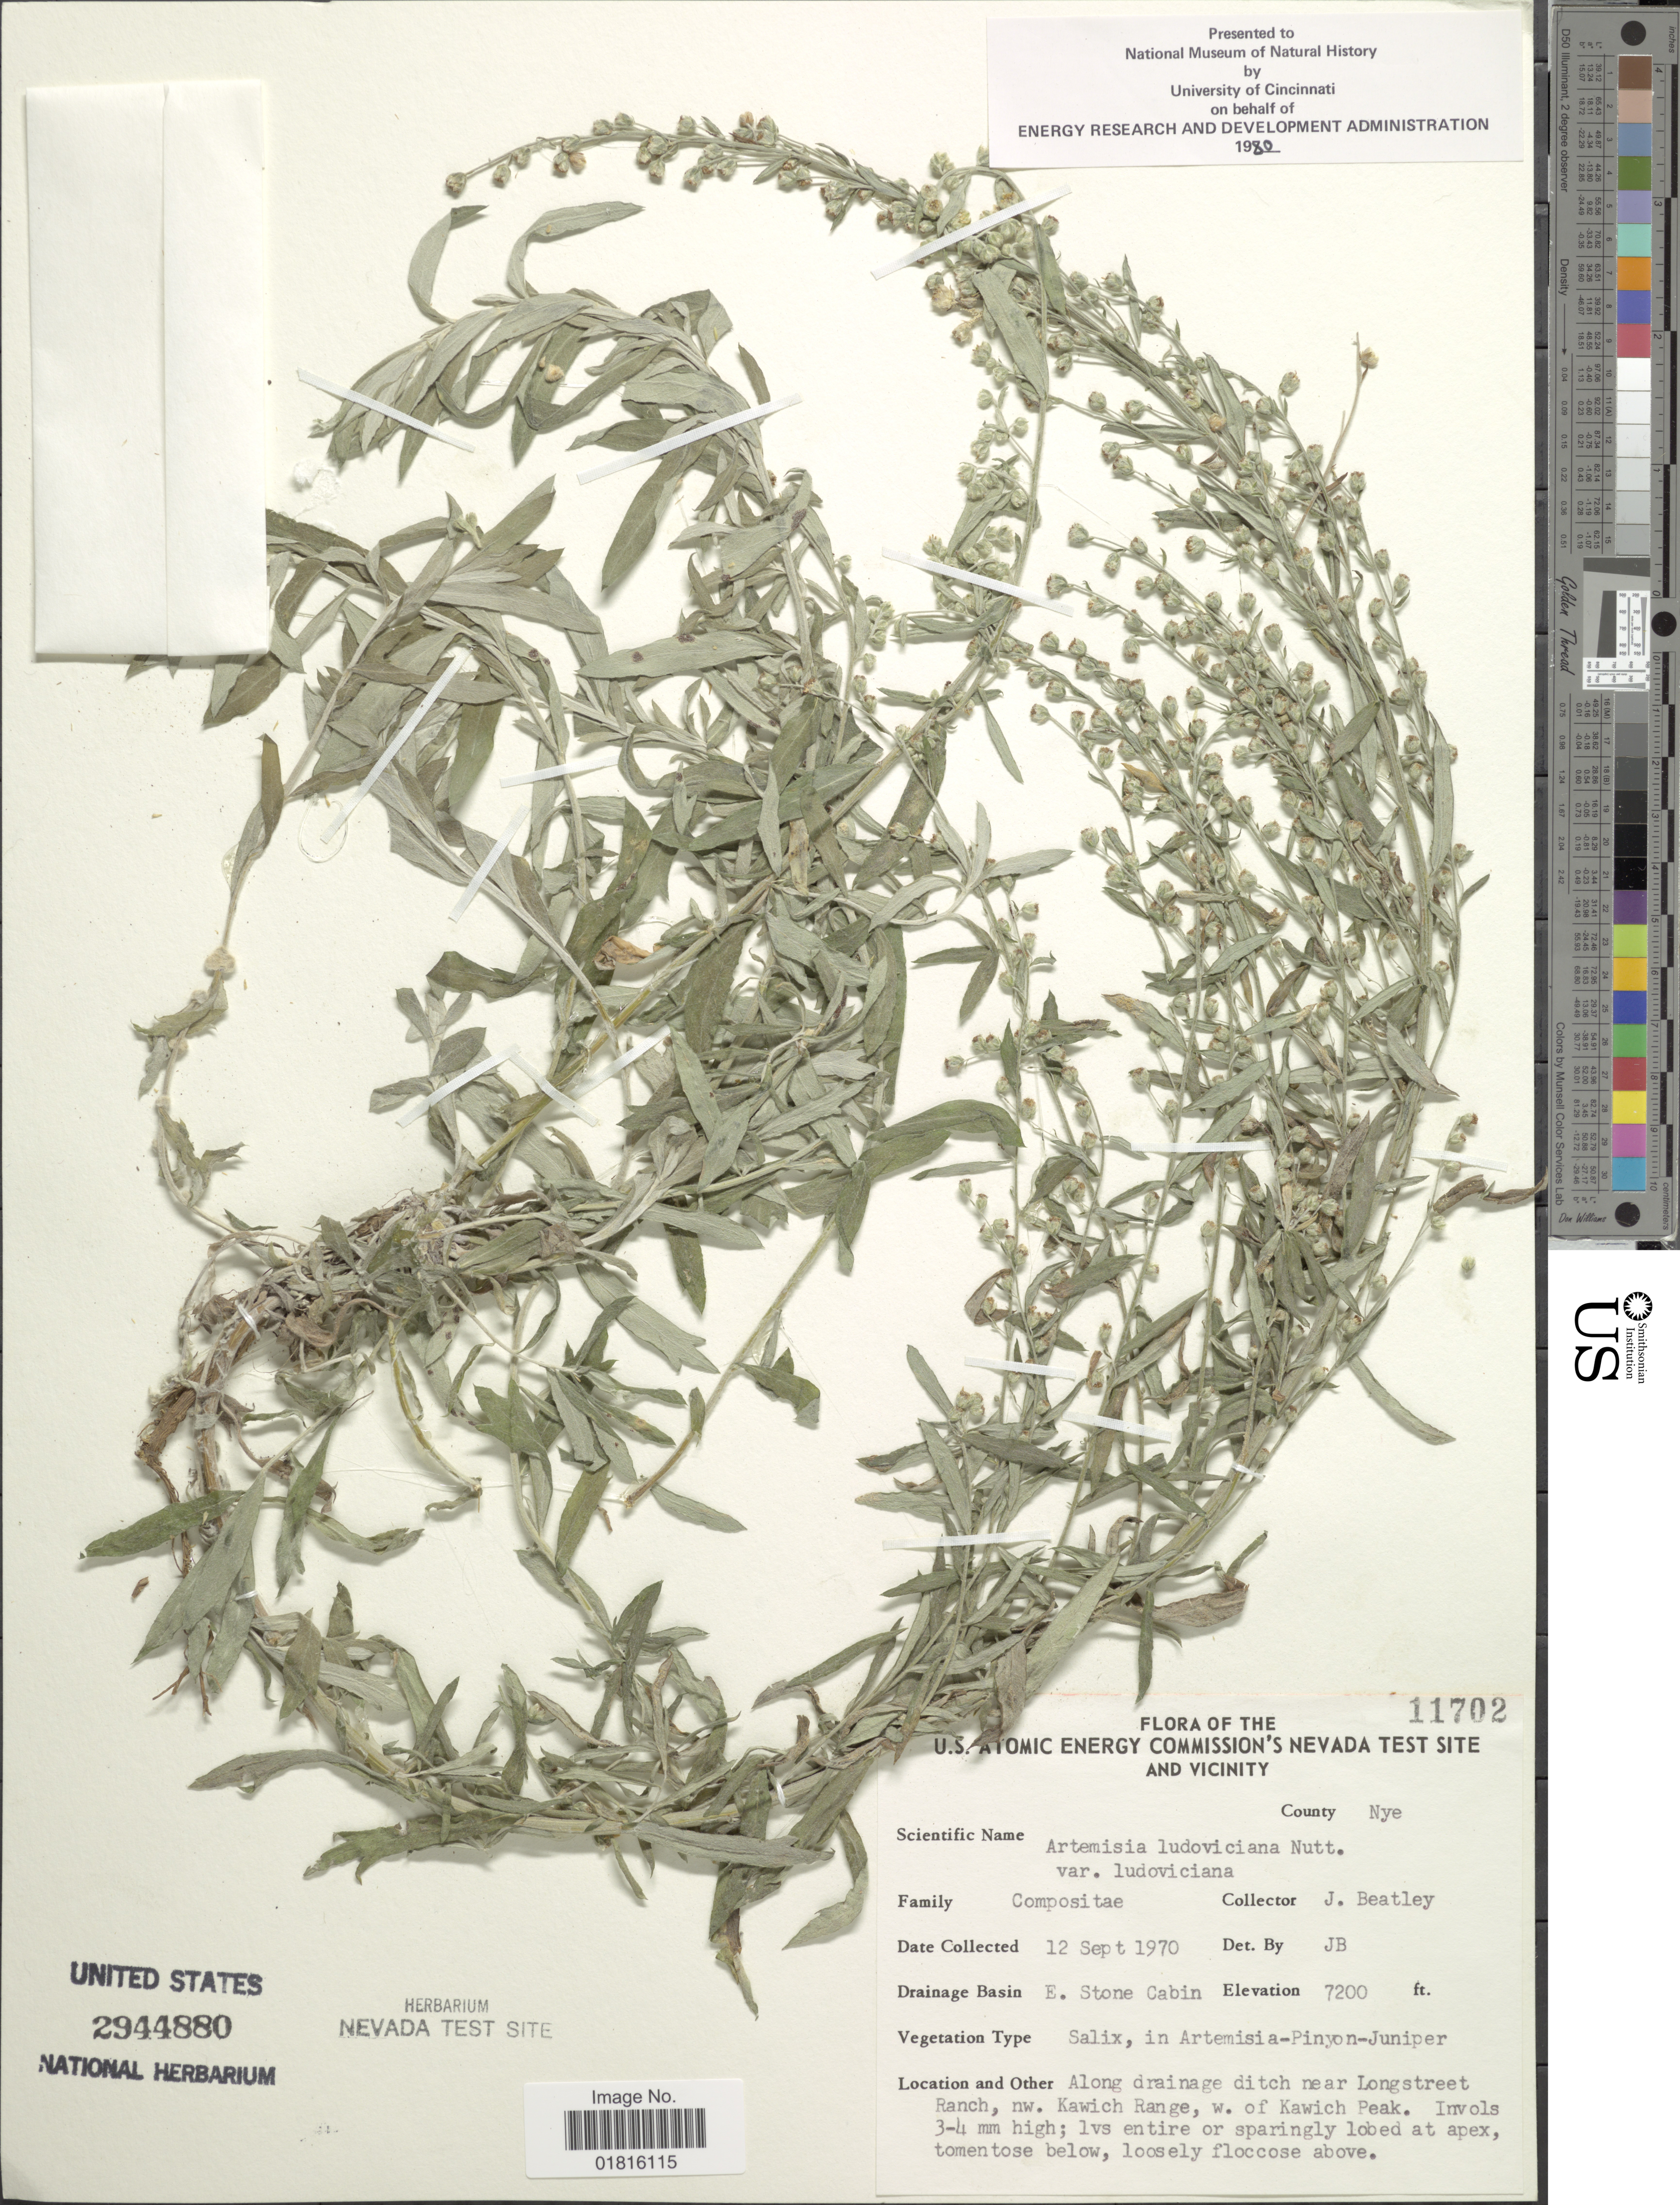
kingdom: Plantae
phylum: Tracheophyta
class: Magnoliopsida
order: Asterales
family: Asteraceae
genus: Artemisia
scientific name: Artemisia ludoviciana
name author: Nutt.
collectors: J. C. Beatley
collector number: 11702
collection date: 1970-09-12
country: United States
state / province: Nevada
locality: U.S. Atomic Energy Commission's Nevada Test Site and Vicinity, County Nye, Drainage Basin E. Stone Cabin, Along drainage ditch near Longstreet Ranch, nw. Kawich Range, w. of Kawich Peak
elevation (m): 2195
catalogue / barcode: US 2944880